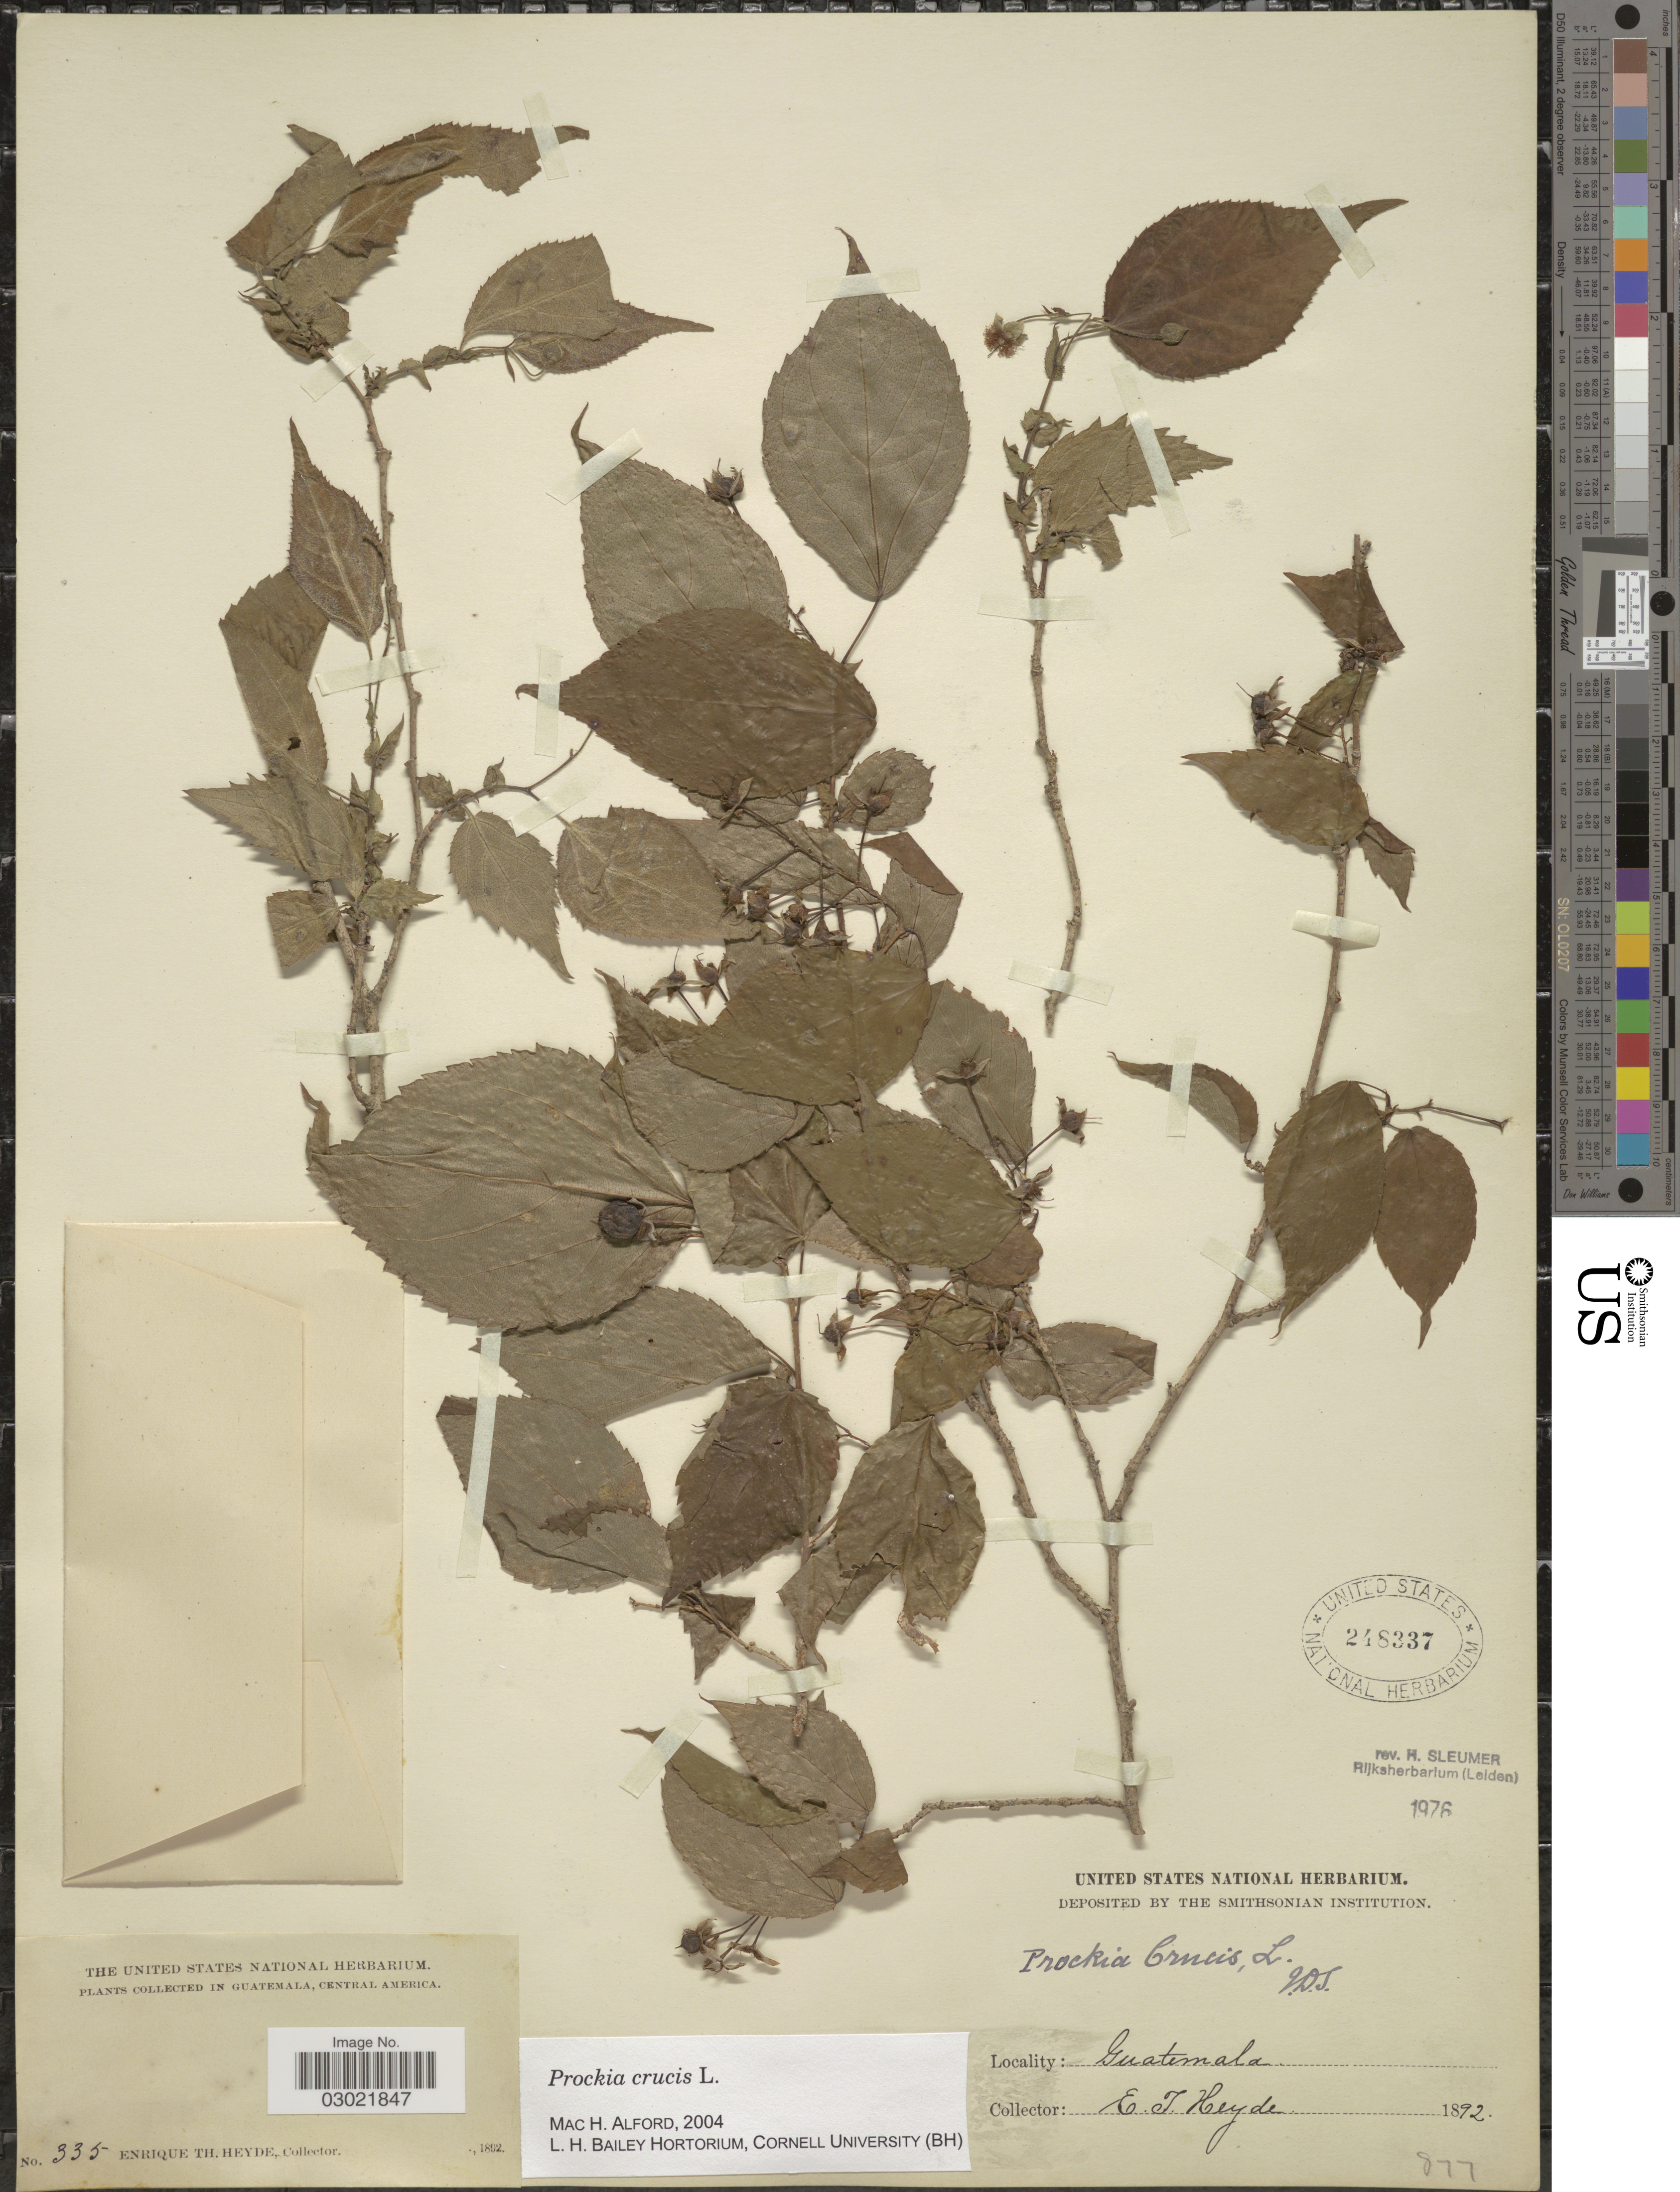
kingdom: Plantae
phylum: Tracheophyta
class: Magnoliopsida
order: Malpighiales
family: Salicaceae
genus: Prockia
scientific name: Prockia crucis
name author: P. Browne ex L.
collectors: E. T. Heyde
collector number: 335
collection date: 1892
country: Guatemala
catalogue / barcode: US 248337